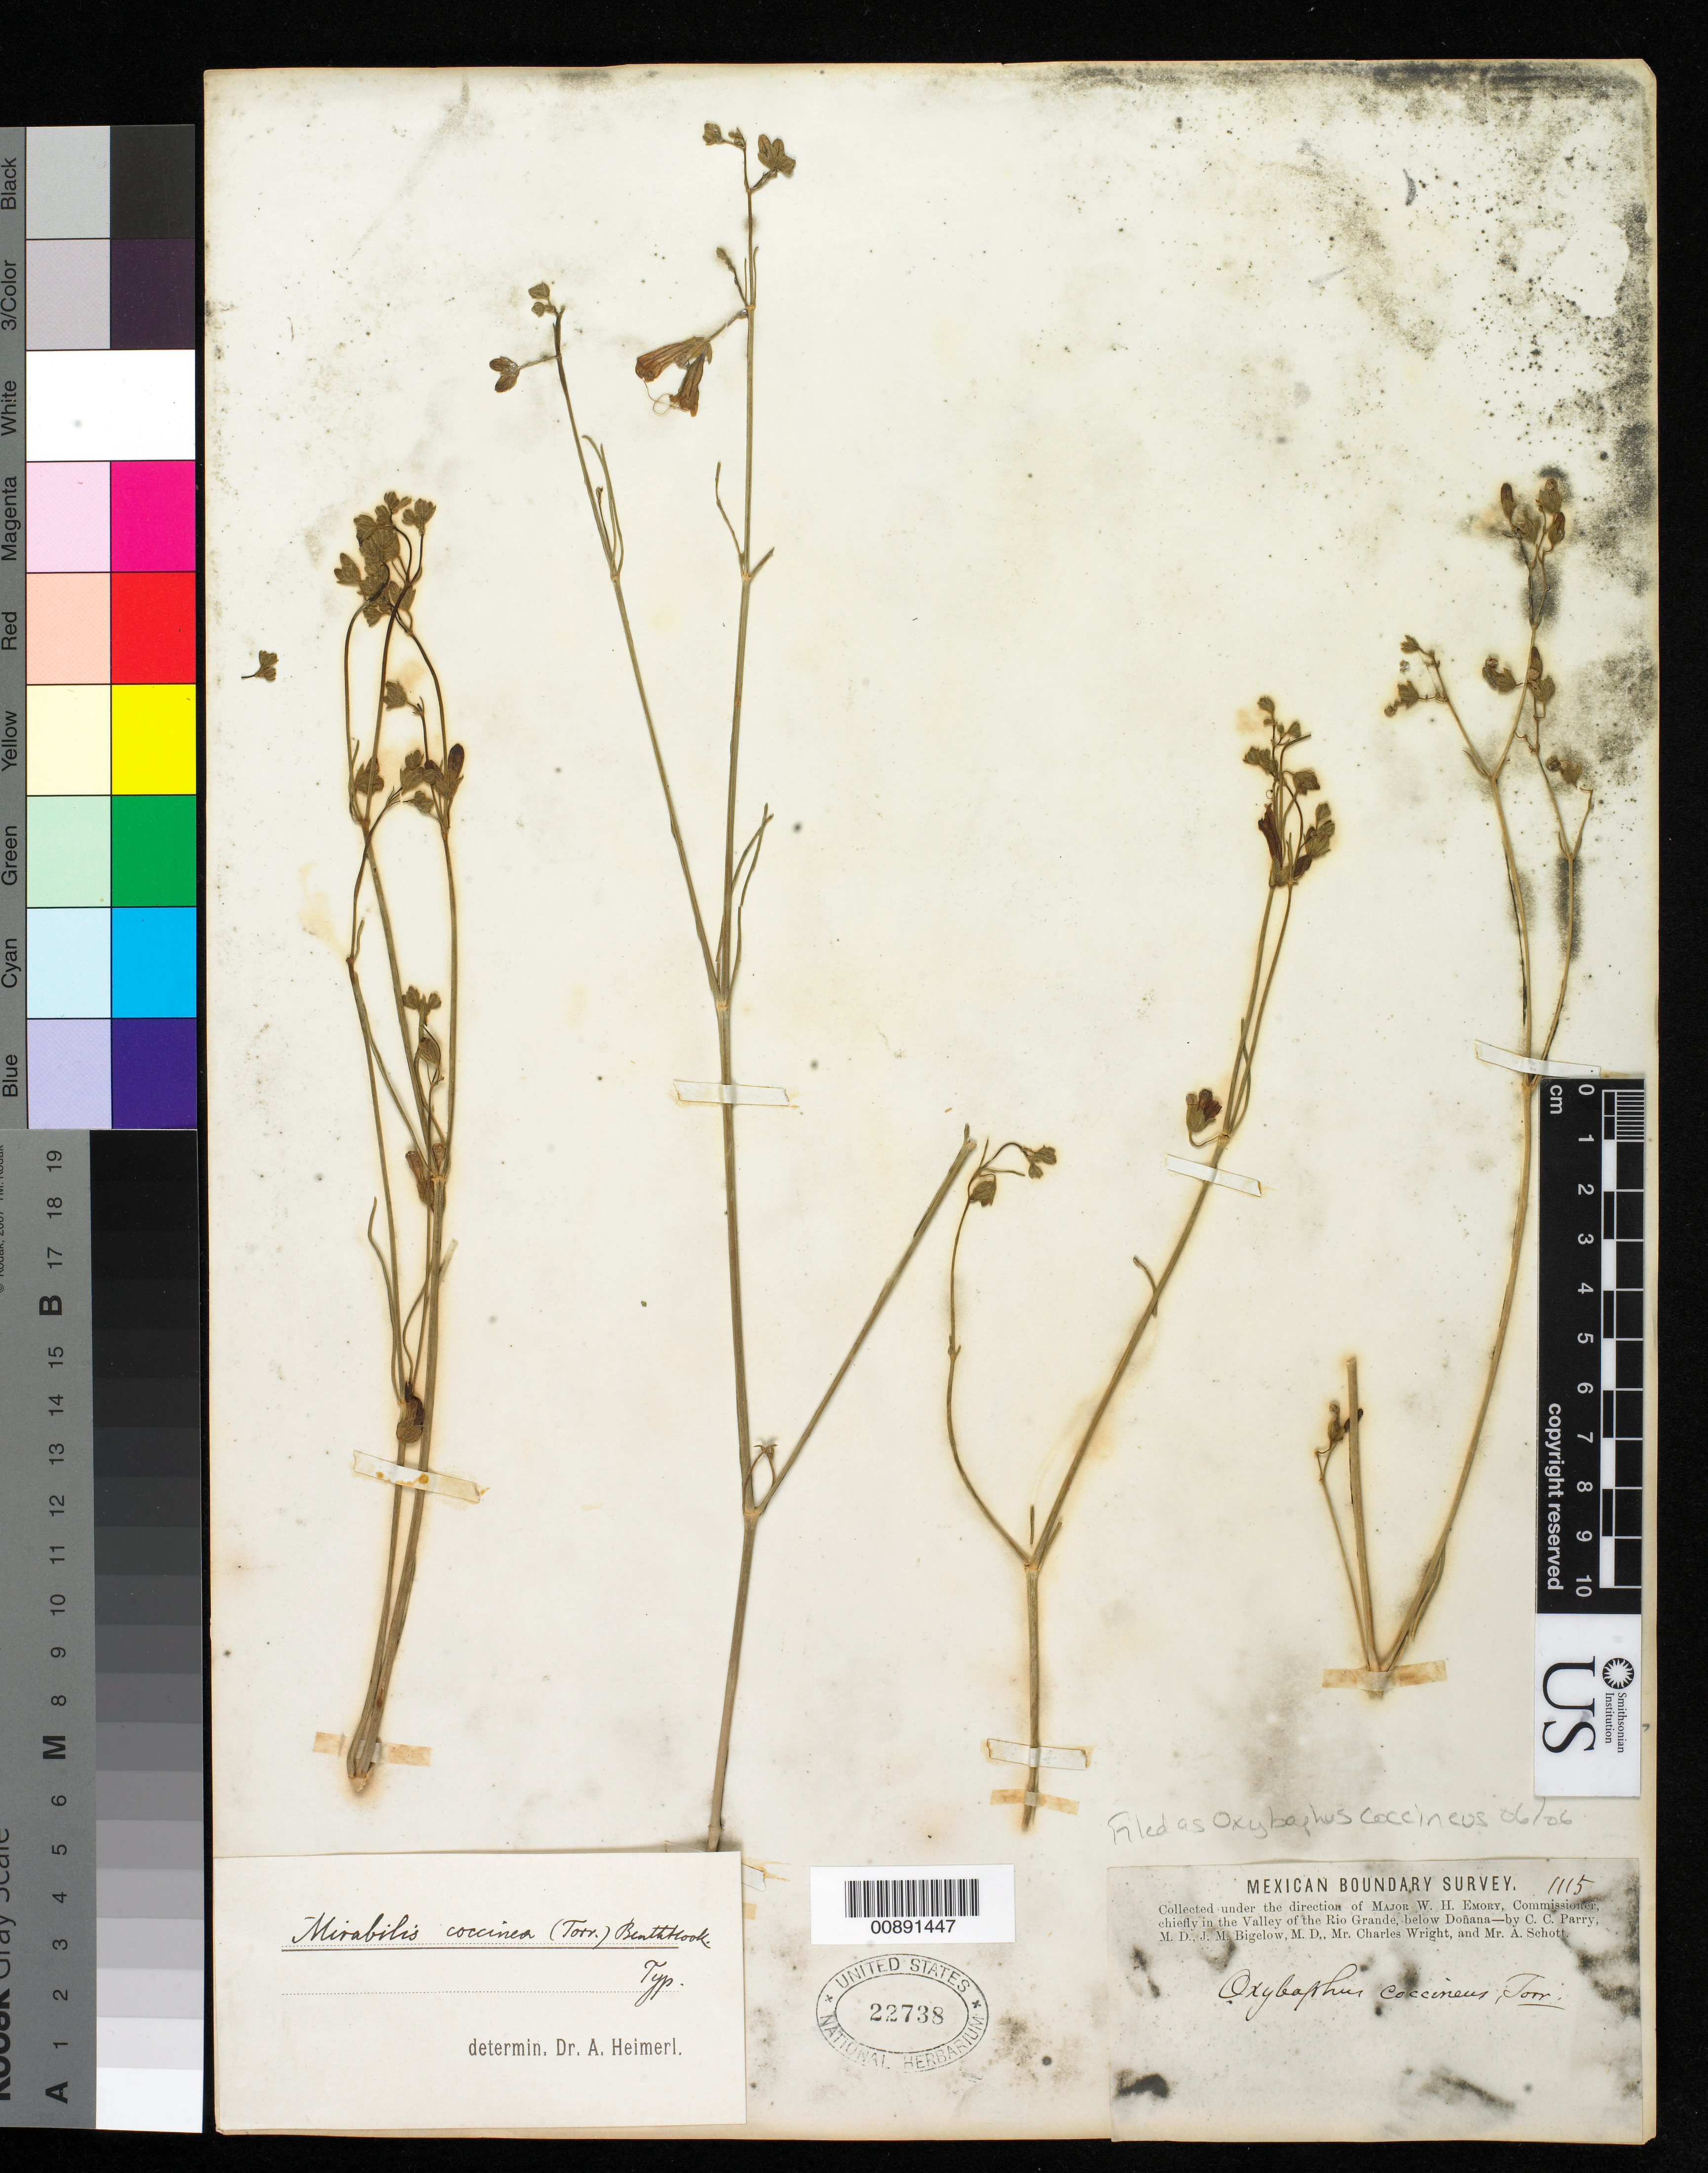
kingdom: Plantae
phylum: Tracheophyta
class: Magnoliopsida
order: Caryophyllales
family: Nyctaginaceae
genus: Oxybaphus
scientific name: Oxybaphus coccineus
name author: Torr. in Emory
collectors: C. C. Parry, J. M. Bigelow, C. Wright & A. C. V. Schott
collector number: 1115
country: United States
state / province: New Mexico / Texas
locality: Valley of the Rio Grande, below Doñana.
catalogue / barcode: US 22738